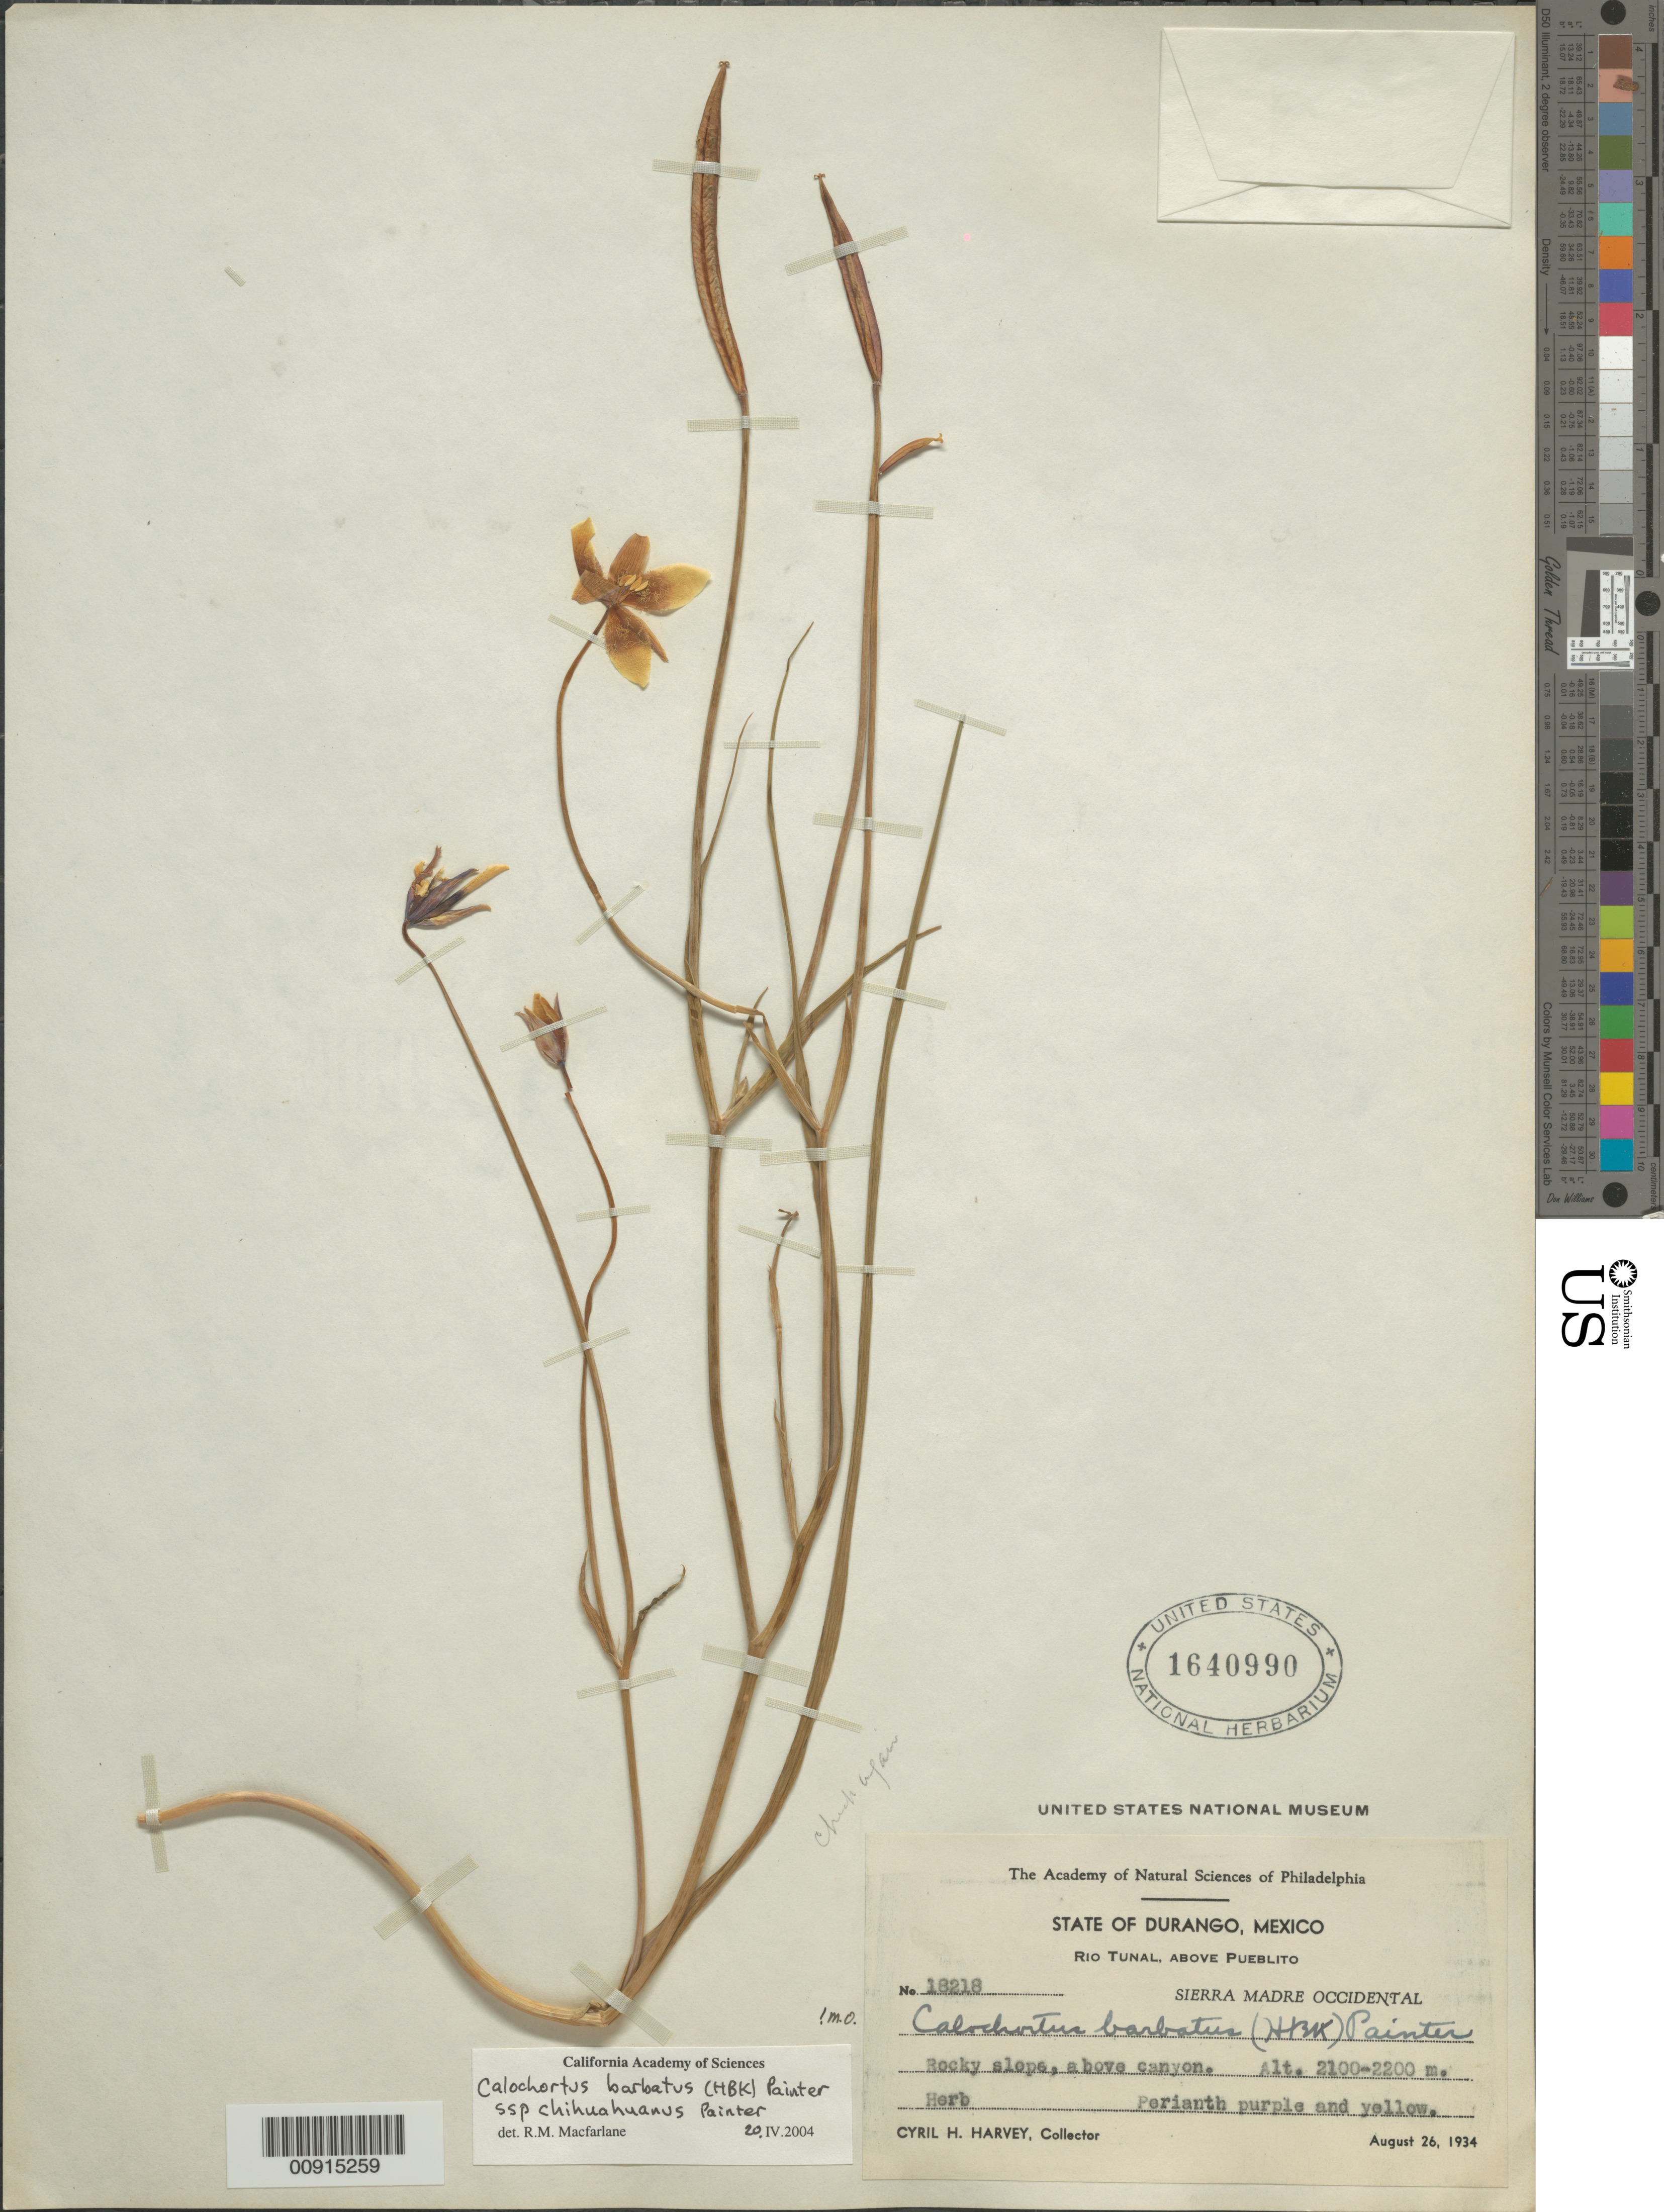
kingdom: Plantae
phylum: Tracheophyta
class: Liliopsida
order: Liliales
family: Liliaceae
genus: Calochortus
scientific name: Calochortus barbatus subsp. chihuahuanus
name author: J.H. Painter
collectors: C. H. Harvey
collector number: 18218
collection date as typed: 26 Aug 1934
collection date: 1934-08-26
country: Mexico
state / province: Durango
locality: Río Tunal, above Pueblito. State of Durango, Sierra Madre Occidental.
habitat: Rocky slope, above canyon.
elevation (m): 2200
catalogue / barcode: US 1640990